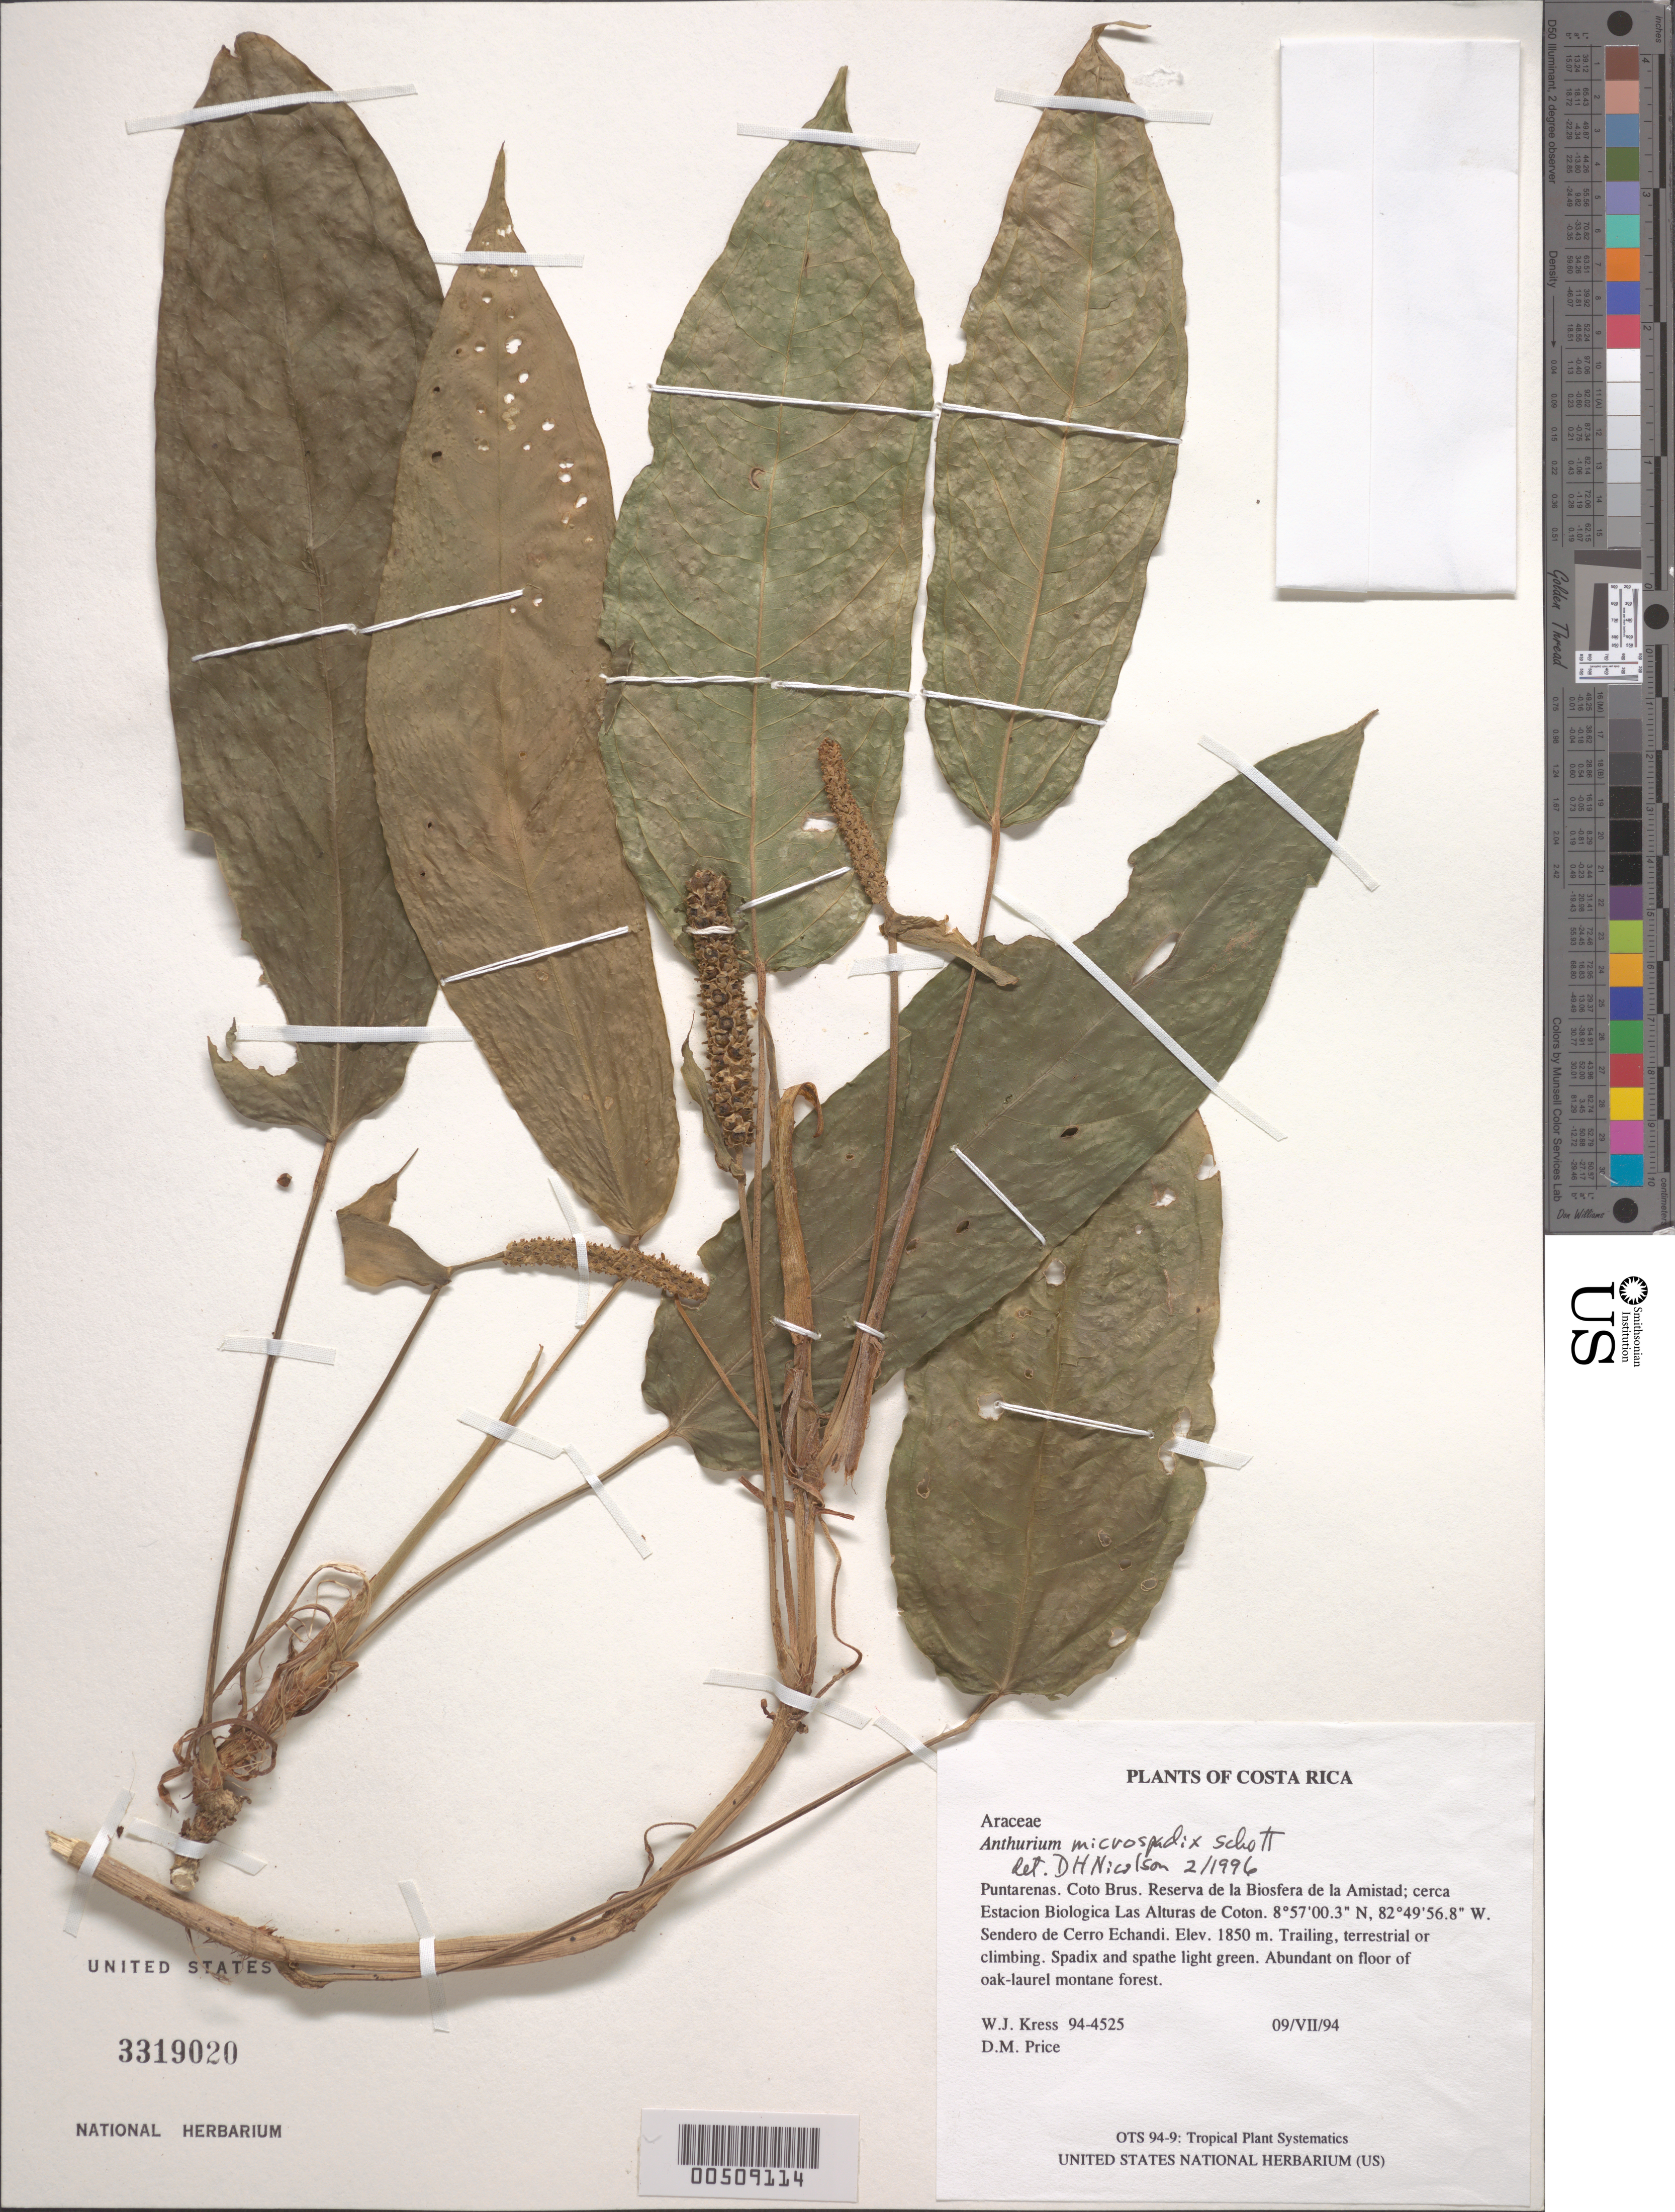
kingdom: Plantae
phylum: Tracheophyta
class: Liliopsida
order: Alismatales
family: Araceae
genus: Anthurium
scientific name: Anthurium microspadix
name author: Schott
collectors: W. J. Kress & D. M. Price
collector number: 94-4525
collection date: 1994-07-09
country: Costa Rica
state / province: Puntarenas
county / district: Coto Brus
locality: Reserva de la Biosfera de la Amistad; cerca Estacion Biologica Las Alturas de Coton. Sendero de Cerro Echandi.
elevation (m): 3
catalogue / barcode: US 3319020